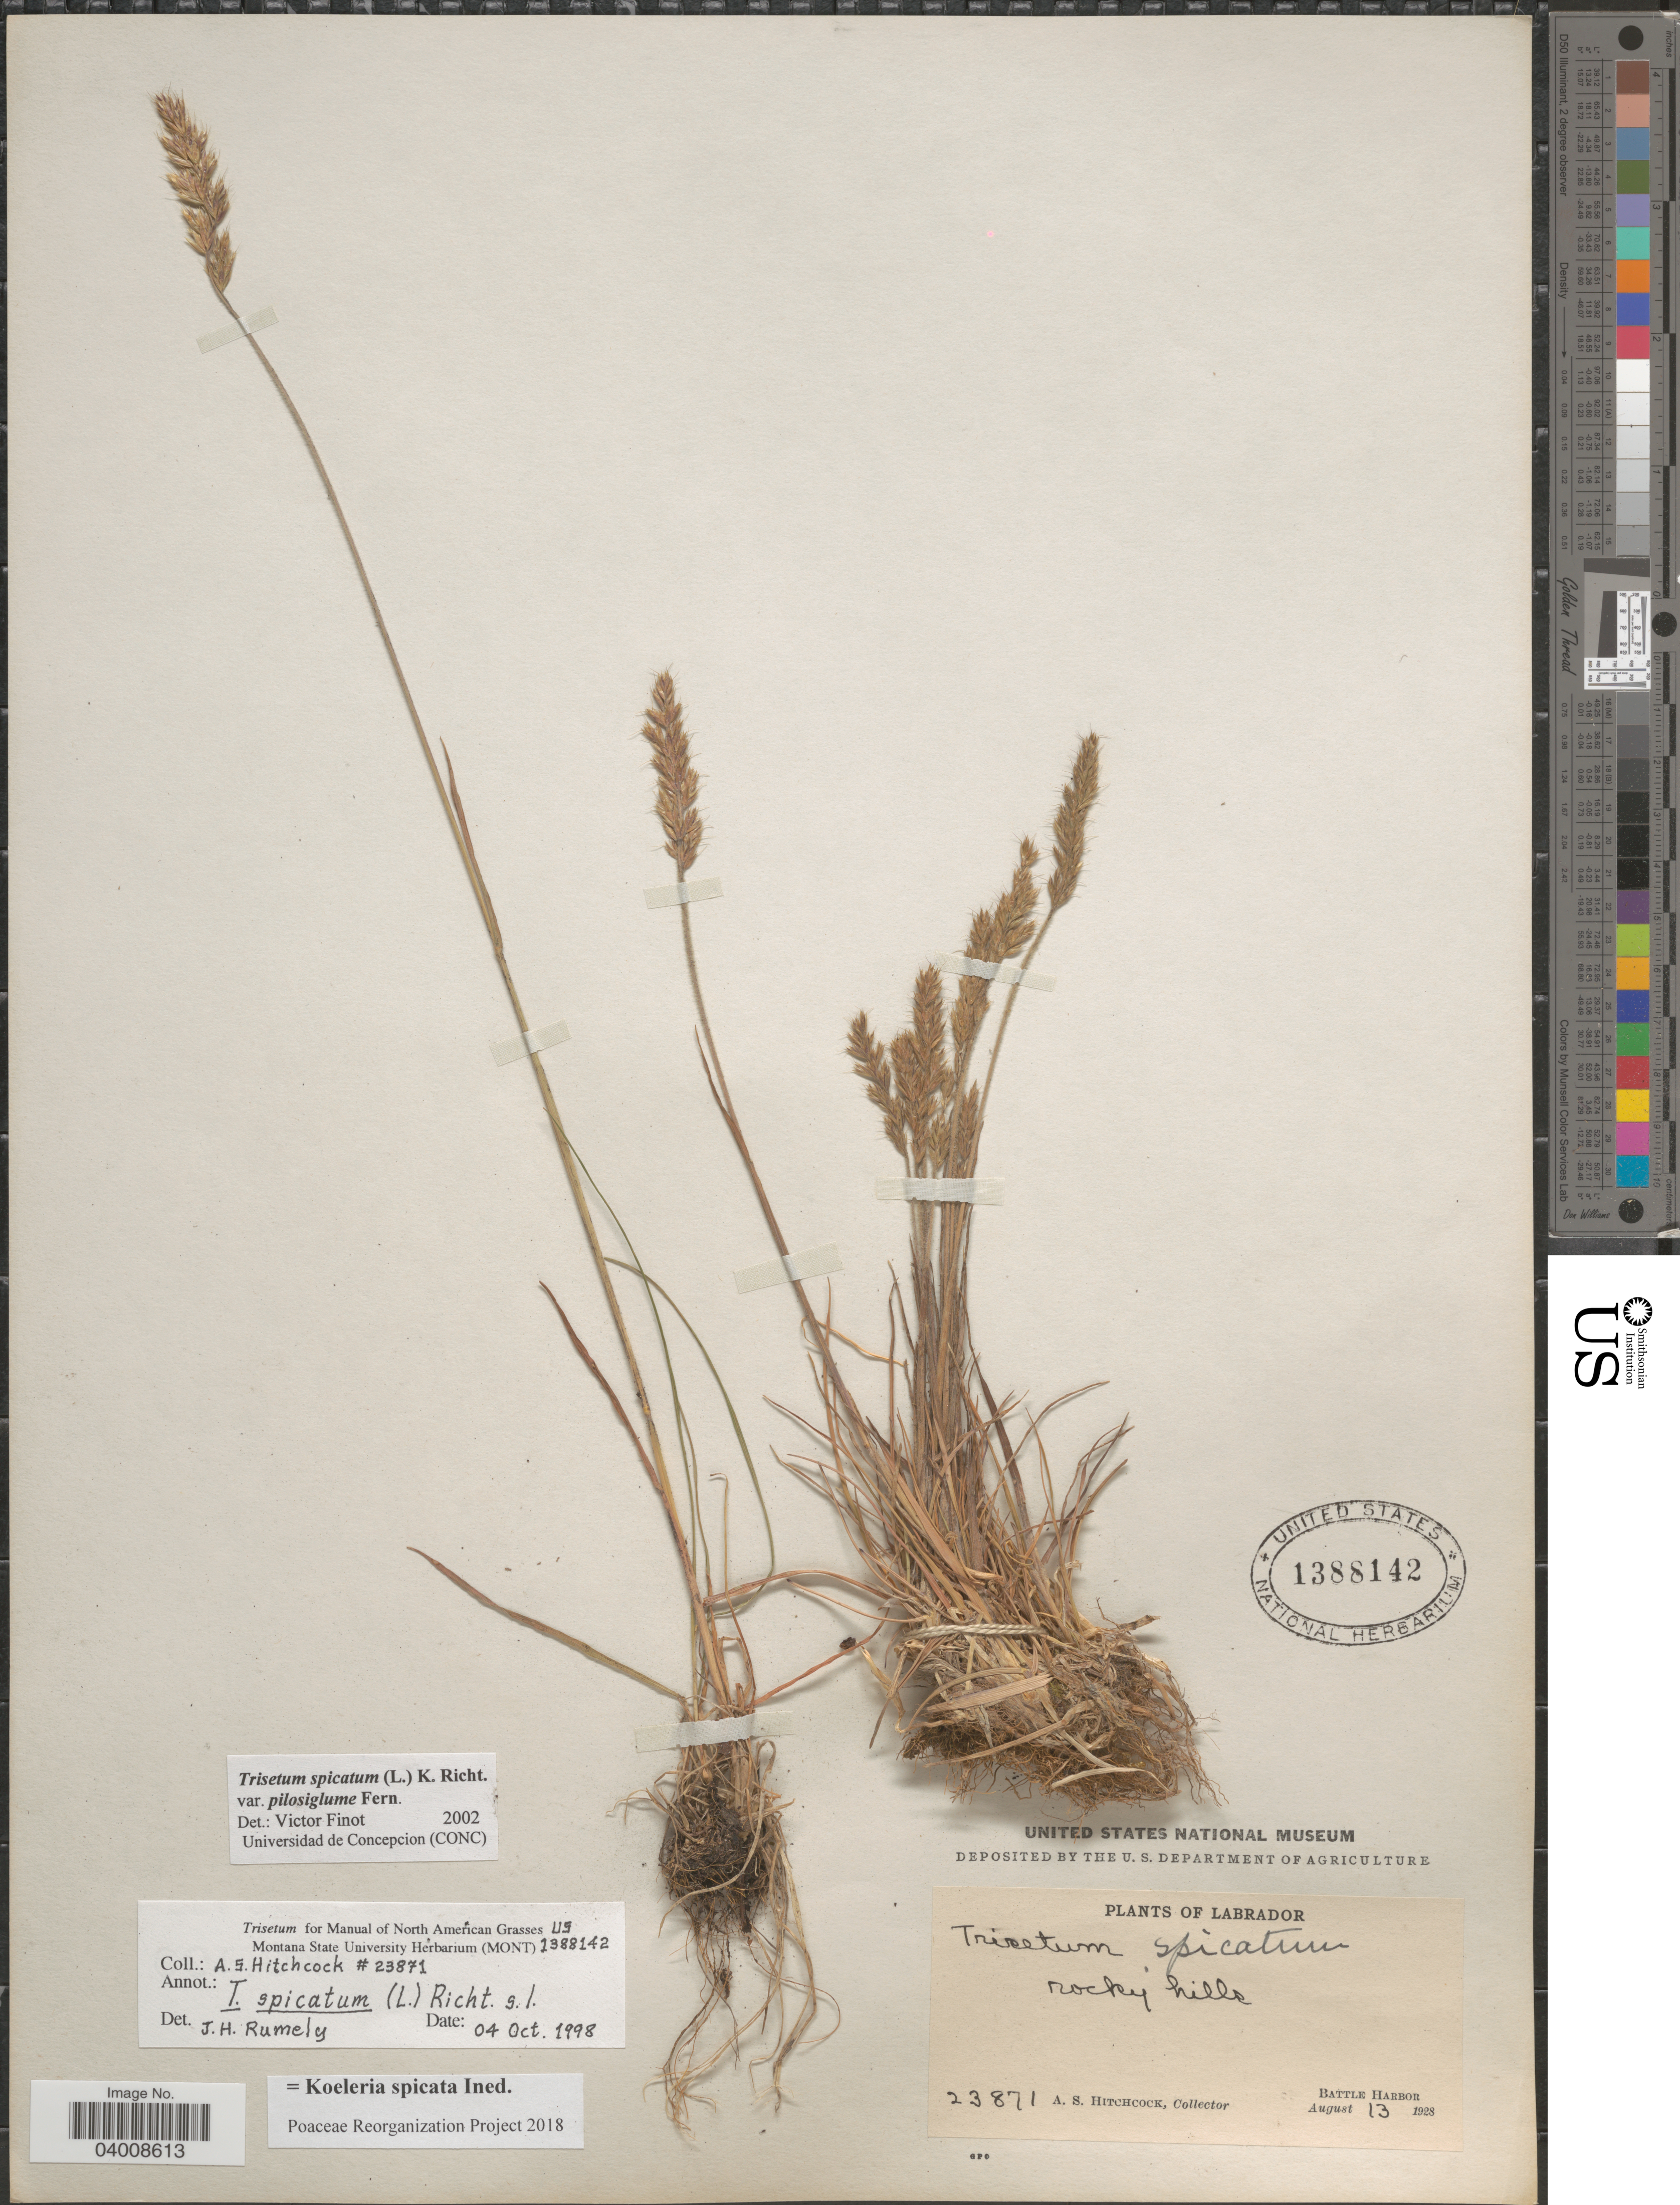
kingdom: Plantae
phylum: Tracheophyta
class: Liliopsida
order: Poales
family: Poaceae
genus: Koeleria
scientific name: Koeleria spicata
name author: (L.) Barberá et al.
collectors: A. S. Hitchcock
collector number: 23871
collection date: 1928-08-13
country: Canada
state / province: Newfoundland and Labrador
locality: Labrador. Rocky hills, Battle Harbor.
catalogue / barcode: US 1388142